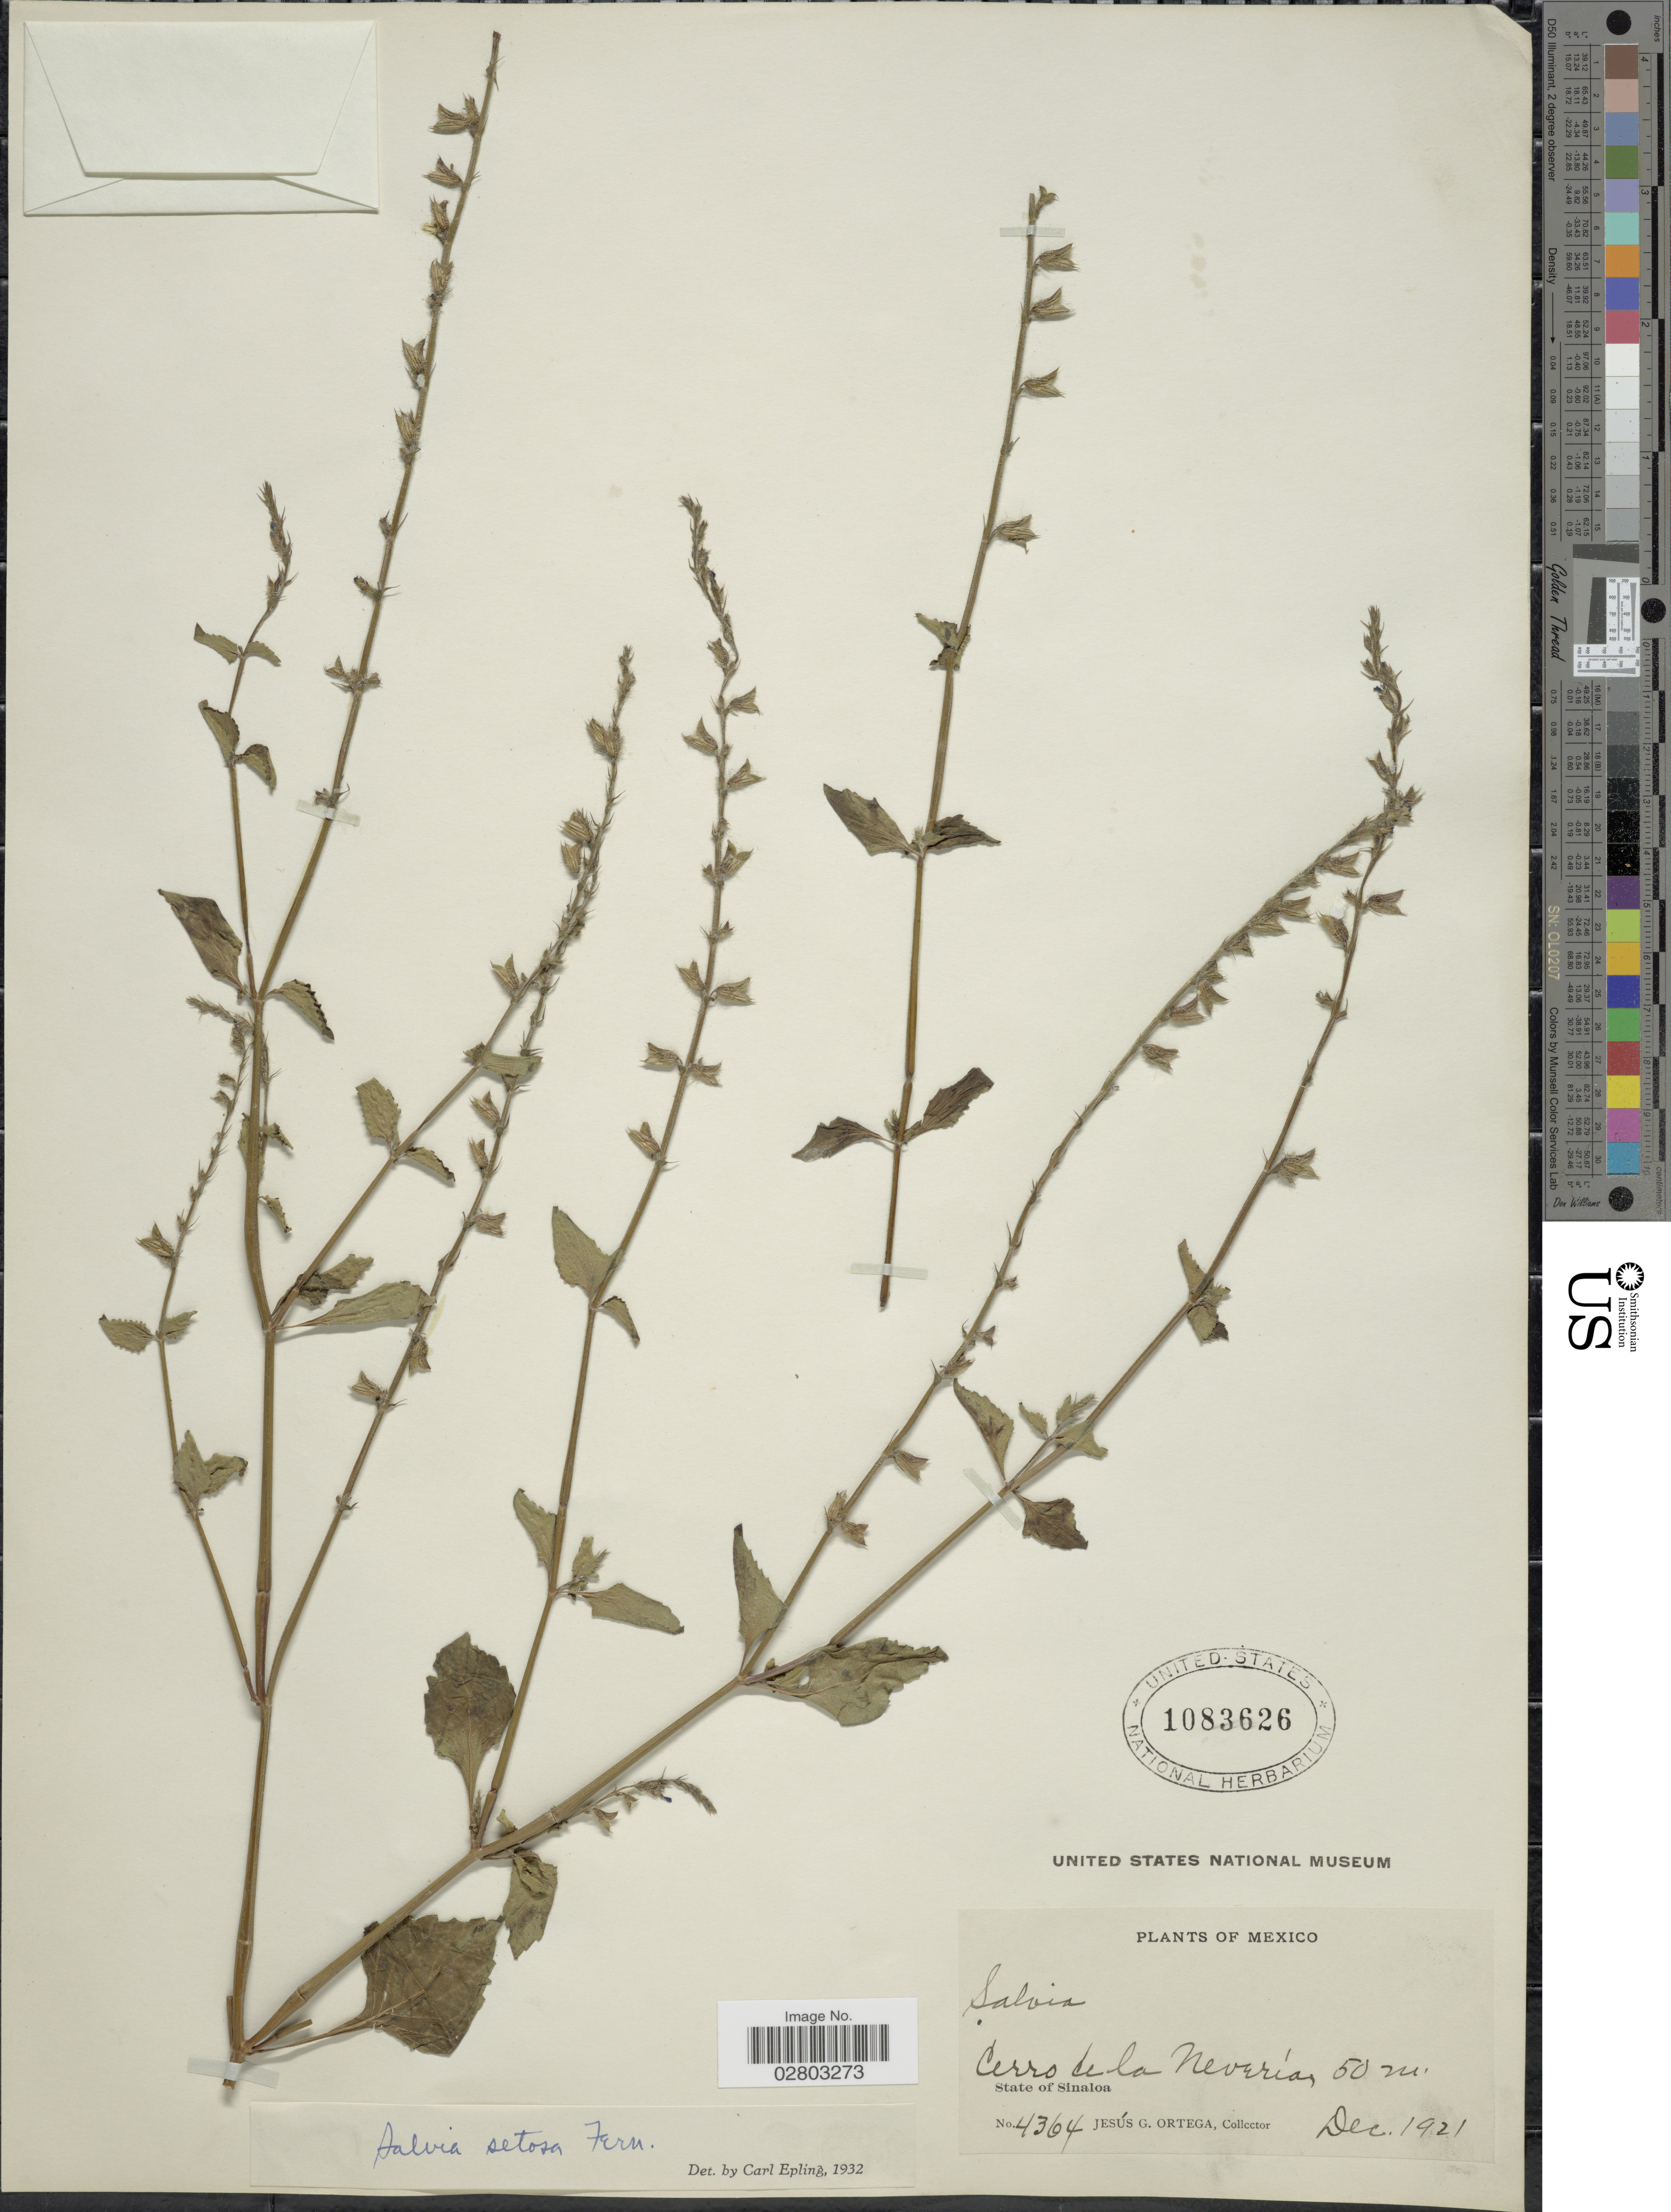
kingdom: Plantae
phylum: Tracheophyta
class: Magnoliopsida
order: Lamiales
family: Lamiaceae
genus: Salvia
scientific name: Salvia setosa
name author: Fernald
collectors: J. Ortega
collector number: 4364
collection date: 1921-12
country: Mexico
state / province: Sinaloa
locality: Cerro de la Neverías.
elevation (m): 50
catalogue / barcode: US 1083626